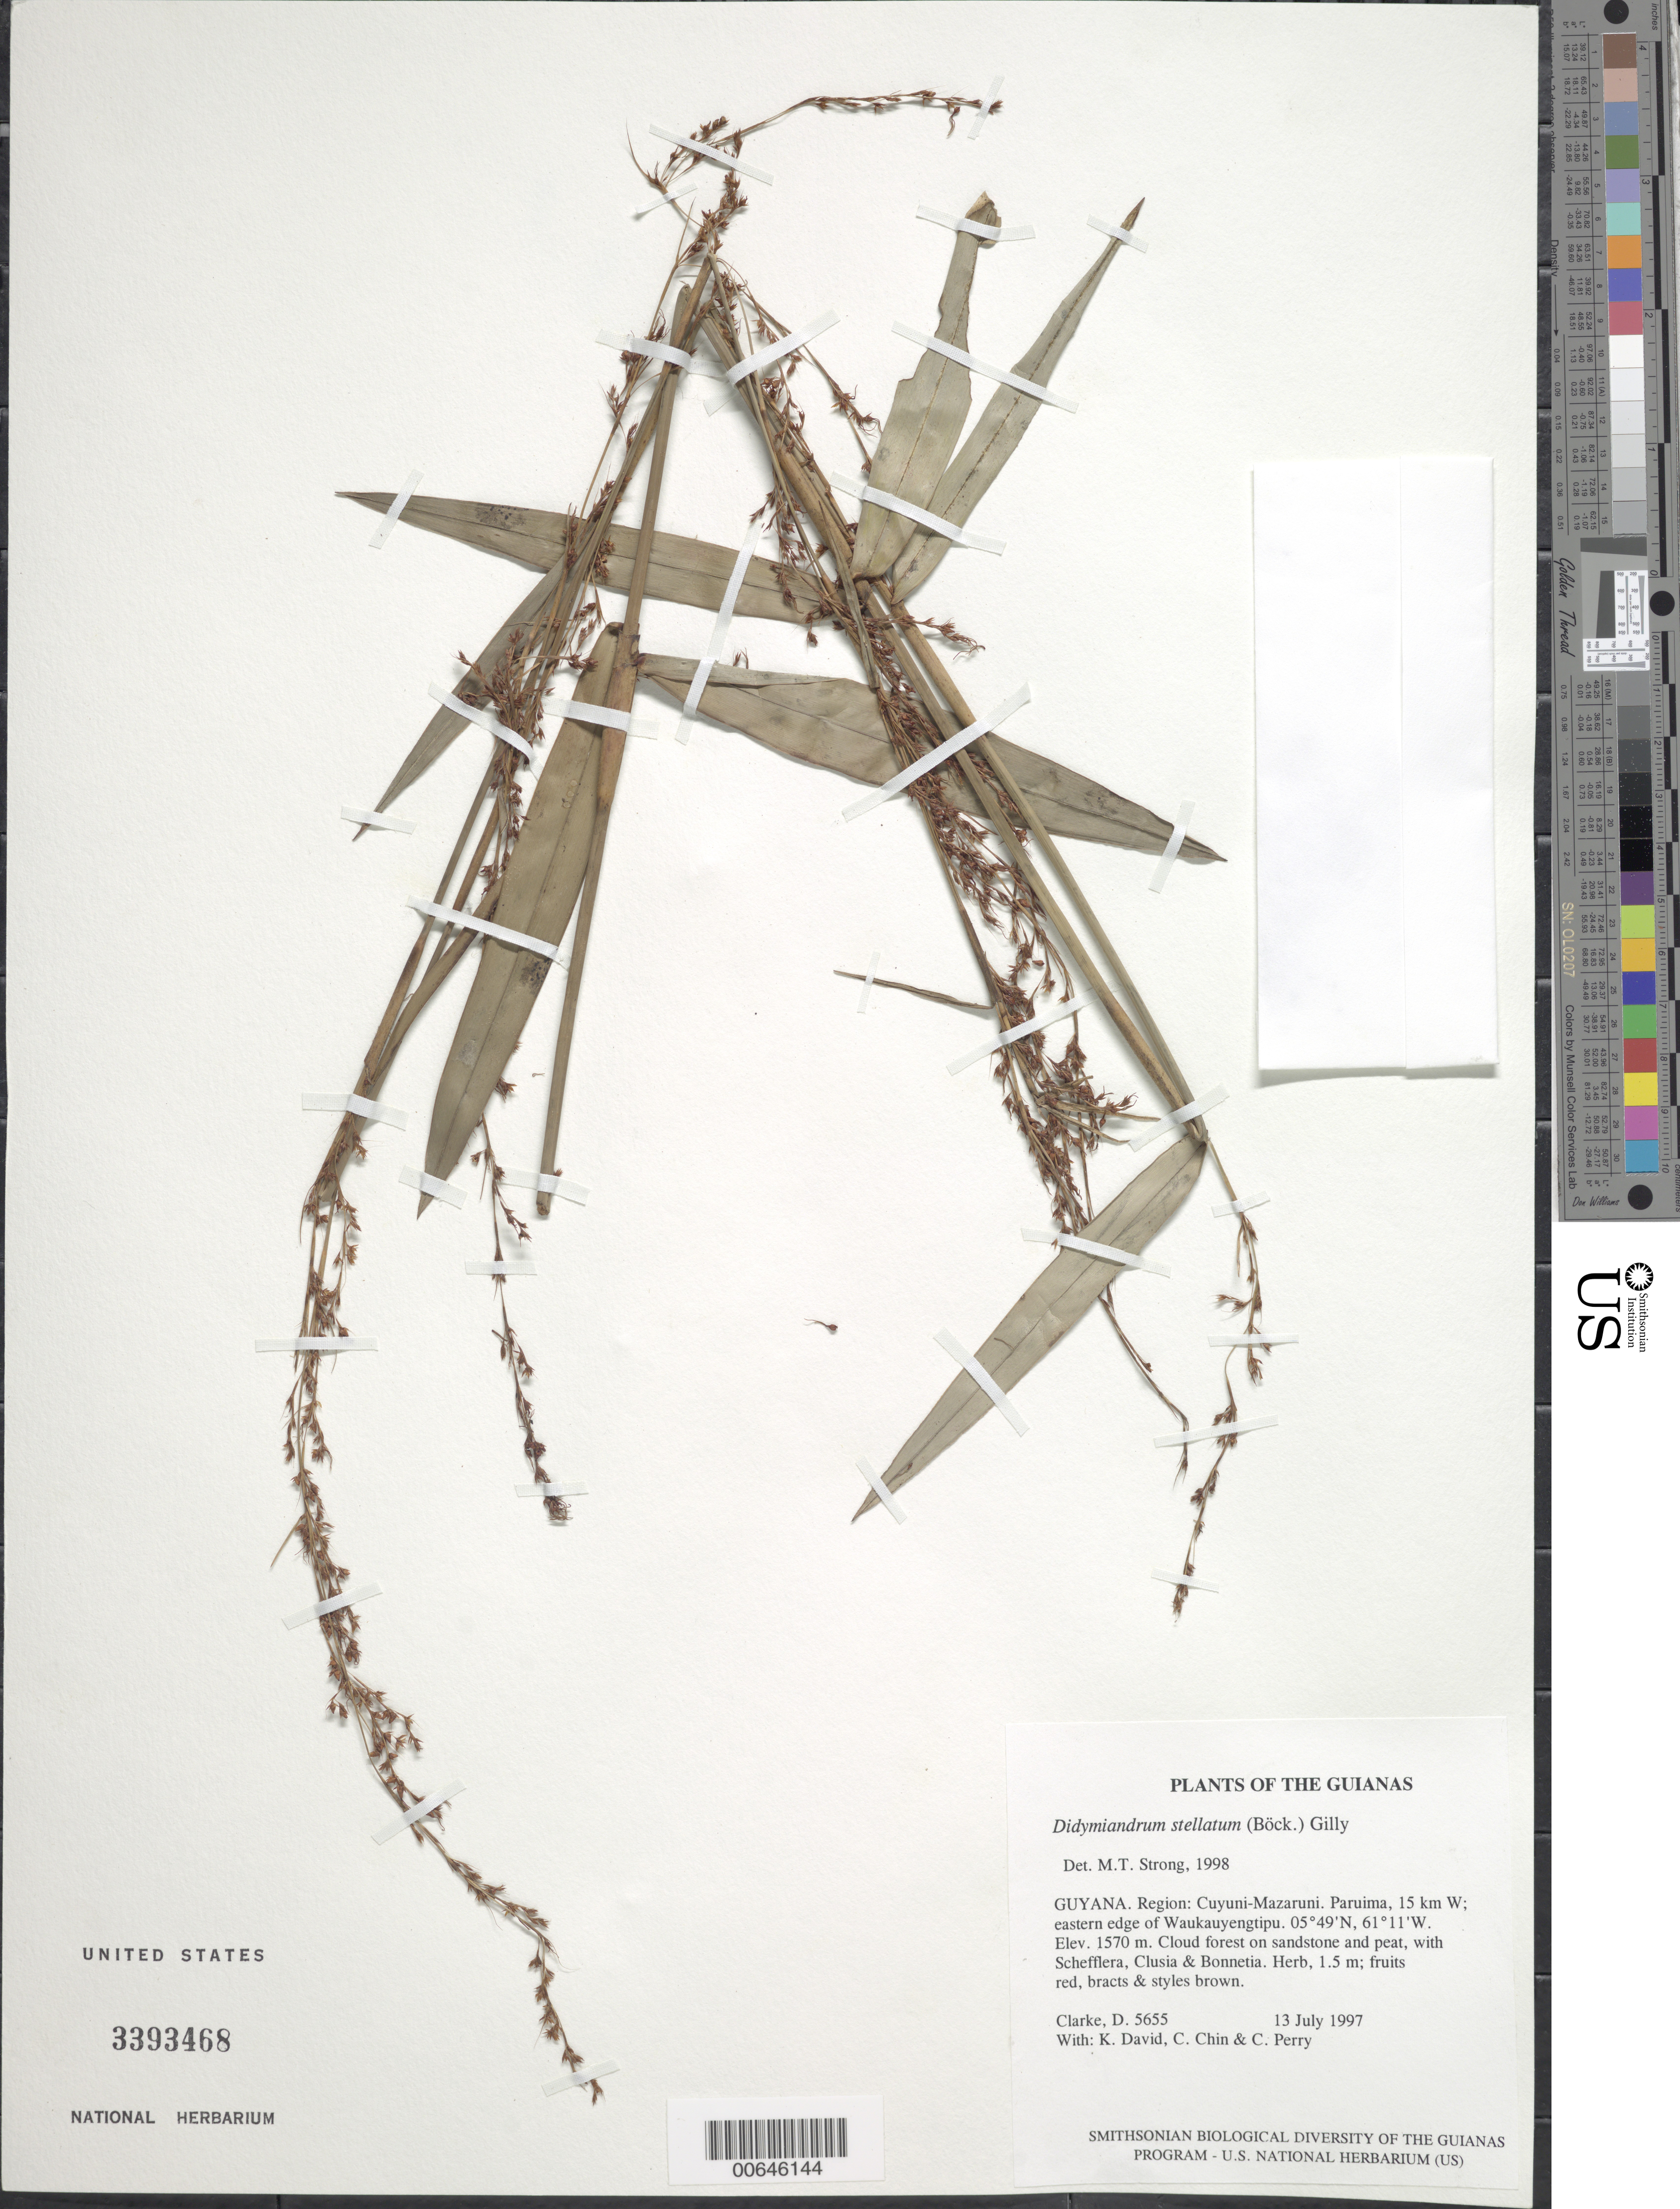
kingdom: Plantae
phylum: Tracheophyta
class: Liliopsida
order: Poales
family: Cyperaceae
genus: Didymiandrum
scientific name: Didymiandrum stellatum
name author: (Boeckeler) Gilly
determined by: Strong, M. T., (US), Smithsonian Institution - National Museum of Natural History (UNITED STATES)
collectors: H. D. Clarke, K. David, C. Chin & C. Perry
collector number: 5655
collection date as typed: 13 July 1997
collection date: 1997-07-13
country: Guyana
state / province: Cuyuni-Mazaruni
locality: Paruima, 15 km W; eastern edge of Waukauyengtipu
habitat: Cloud forest on sandstone and peat, with Schefflera, Clusia & Bonnetia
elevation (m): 1570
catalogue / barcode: US 3393468